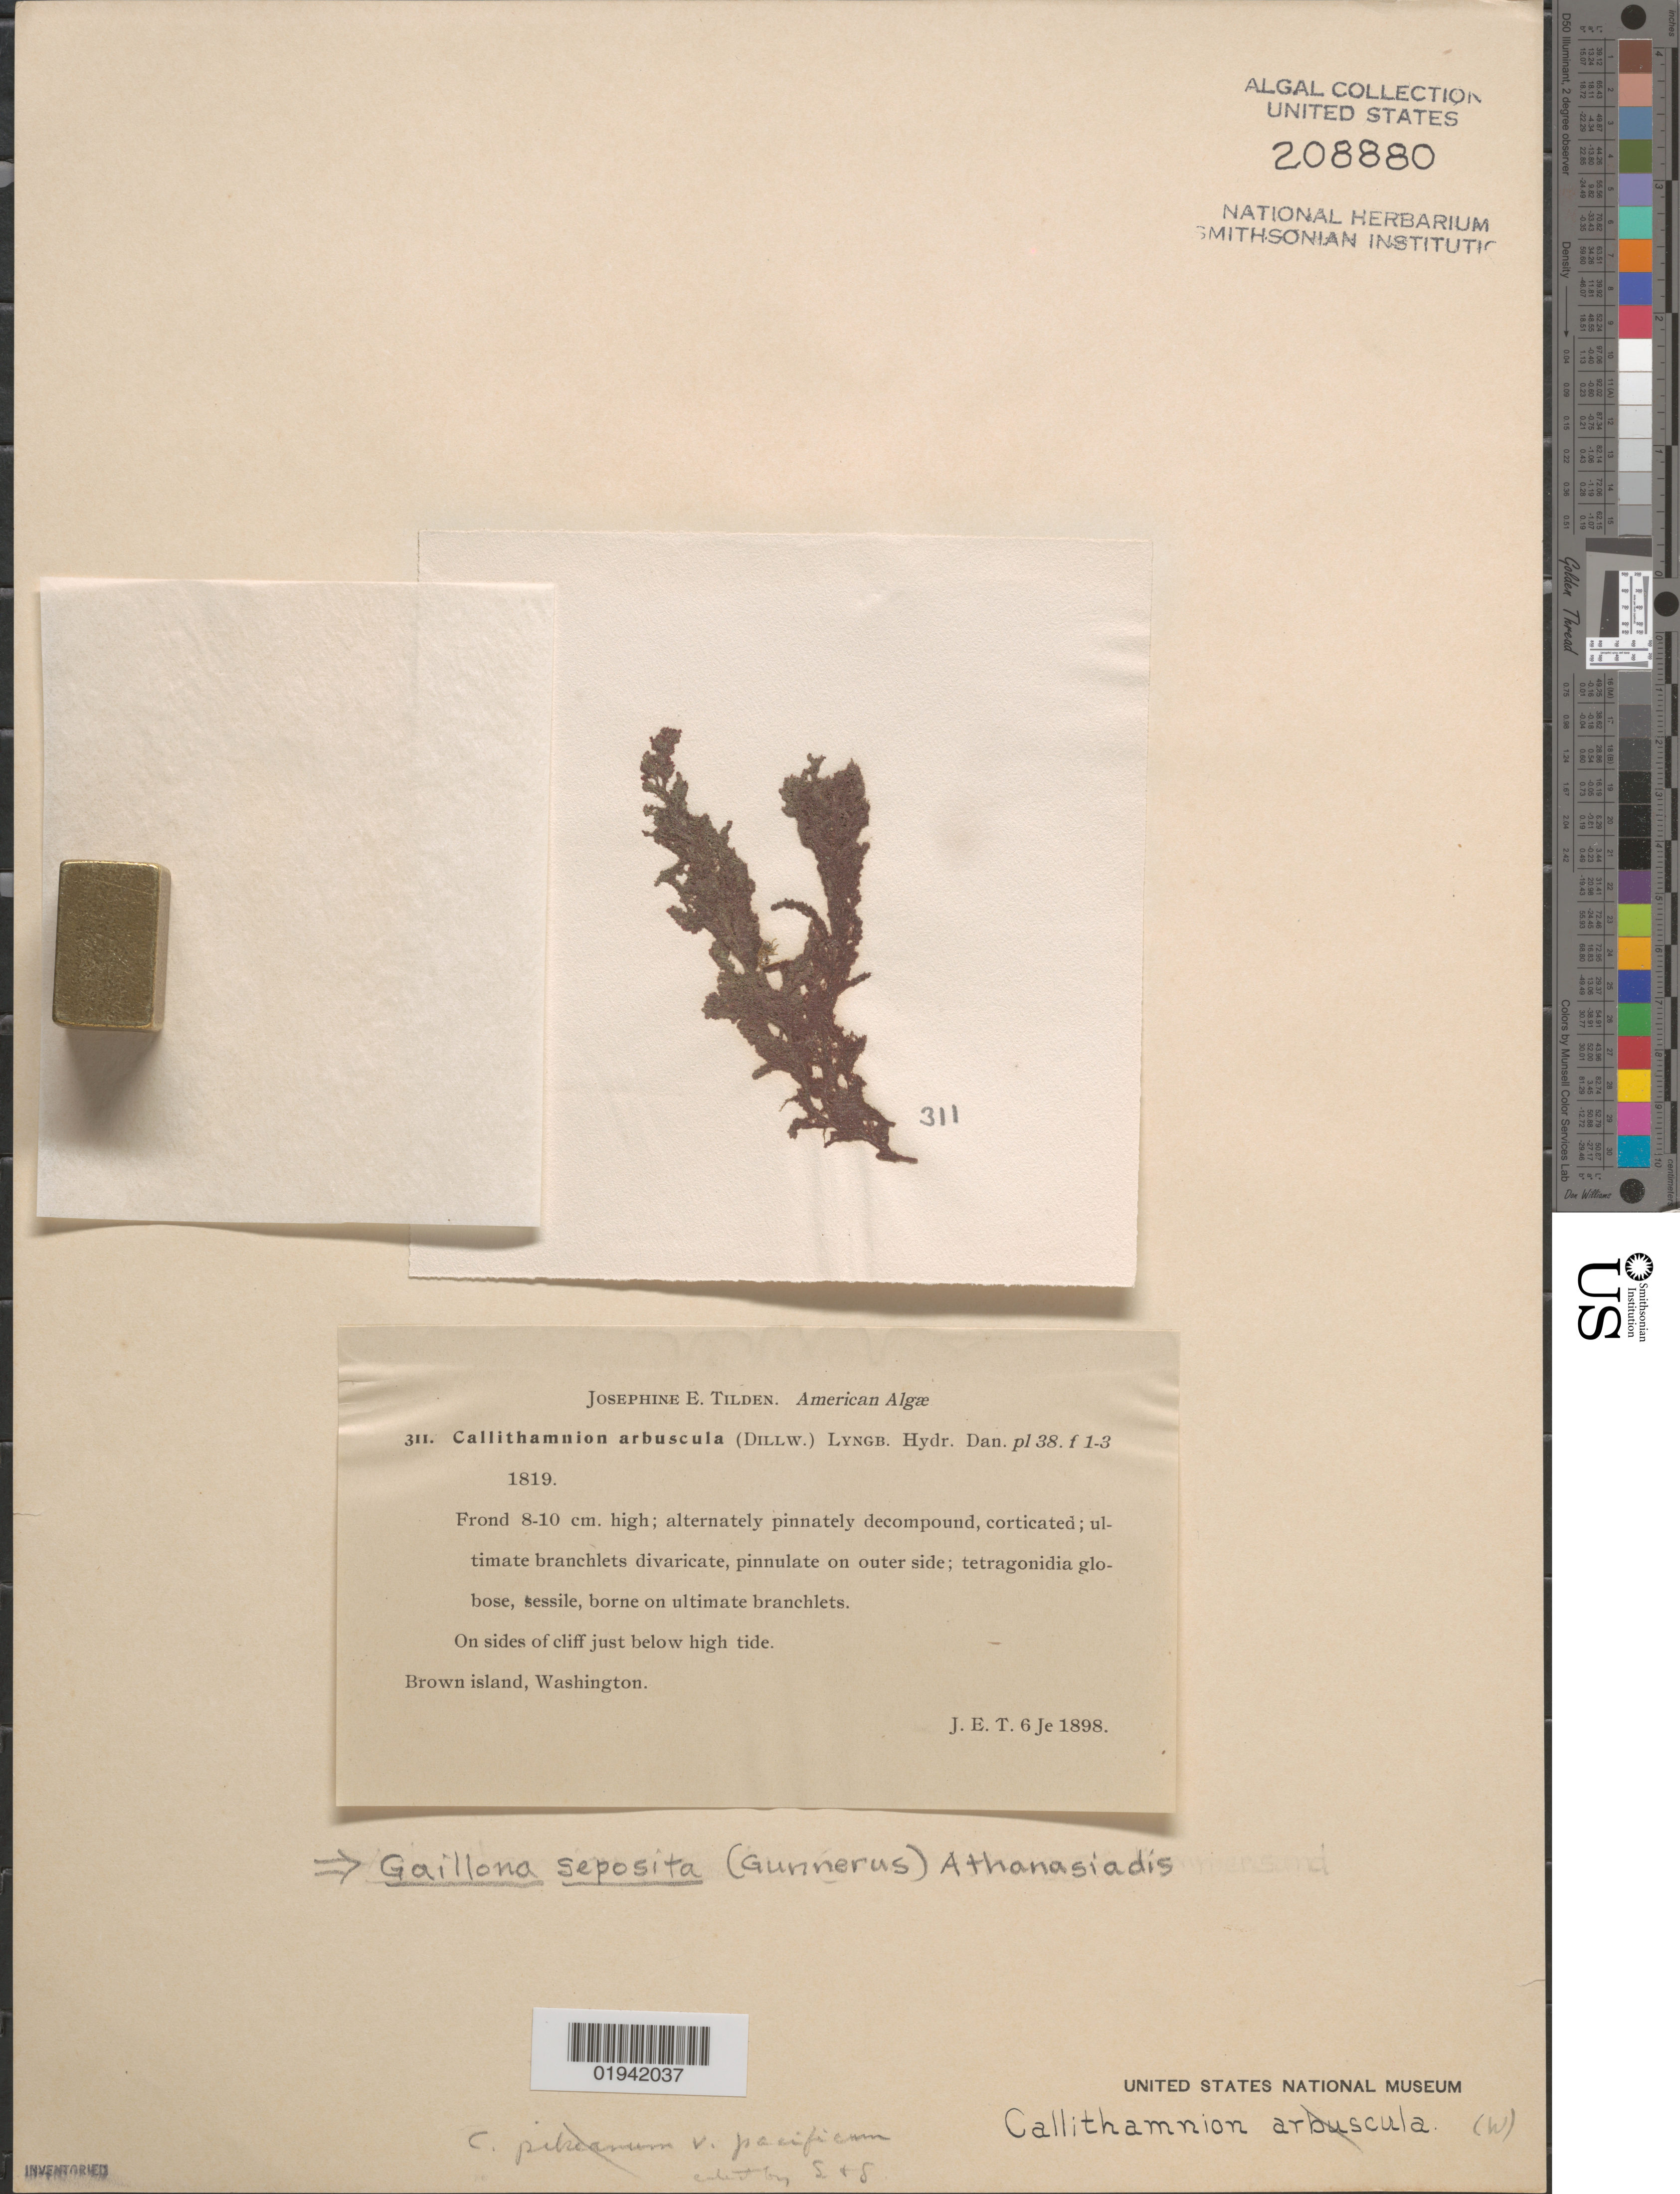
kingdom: Plantae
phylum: Rhodophyta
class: Florideophyceae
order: Ceramiales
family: Callithamniaceae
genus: Gaillona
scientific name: Gaillona seposita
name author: (Gunnerus) A. Athanasiadis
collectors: J. E. Tilden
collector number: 311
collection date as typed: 06 Jun 1898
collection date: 1898-06-06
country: United States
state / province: Washington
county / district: San Juan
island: Brown Island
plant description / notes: Tilden, American Algae, as Callithamnion arbuscula (Dillw.) Lyngb.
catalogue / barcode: US 208880